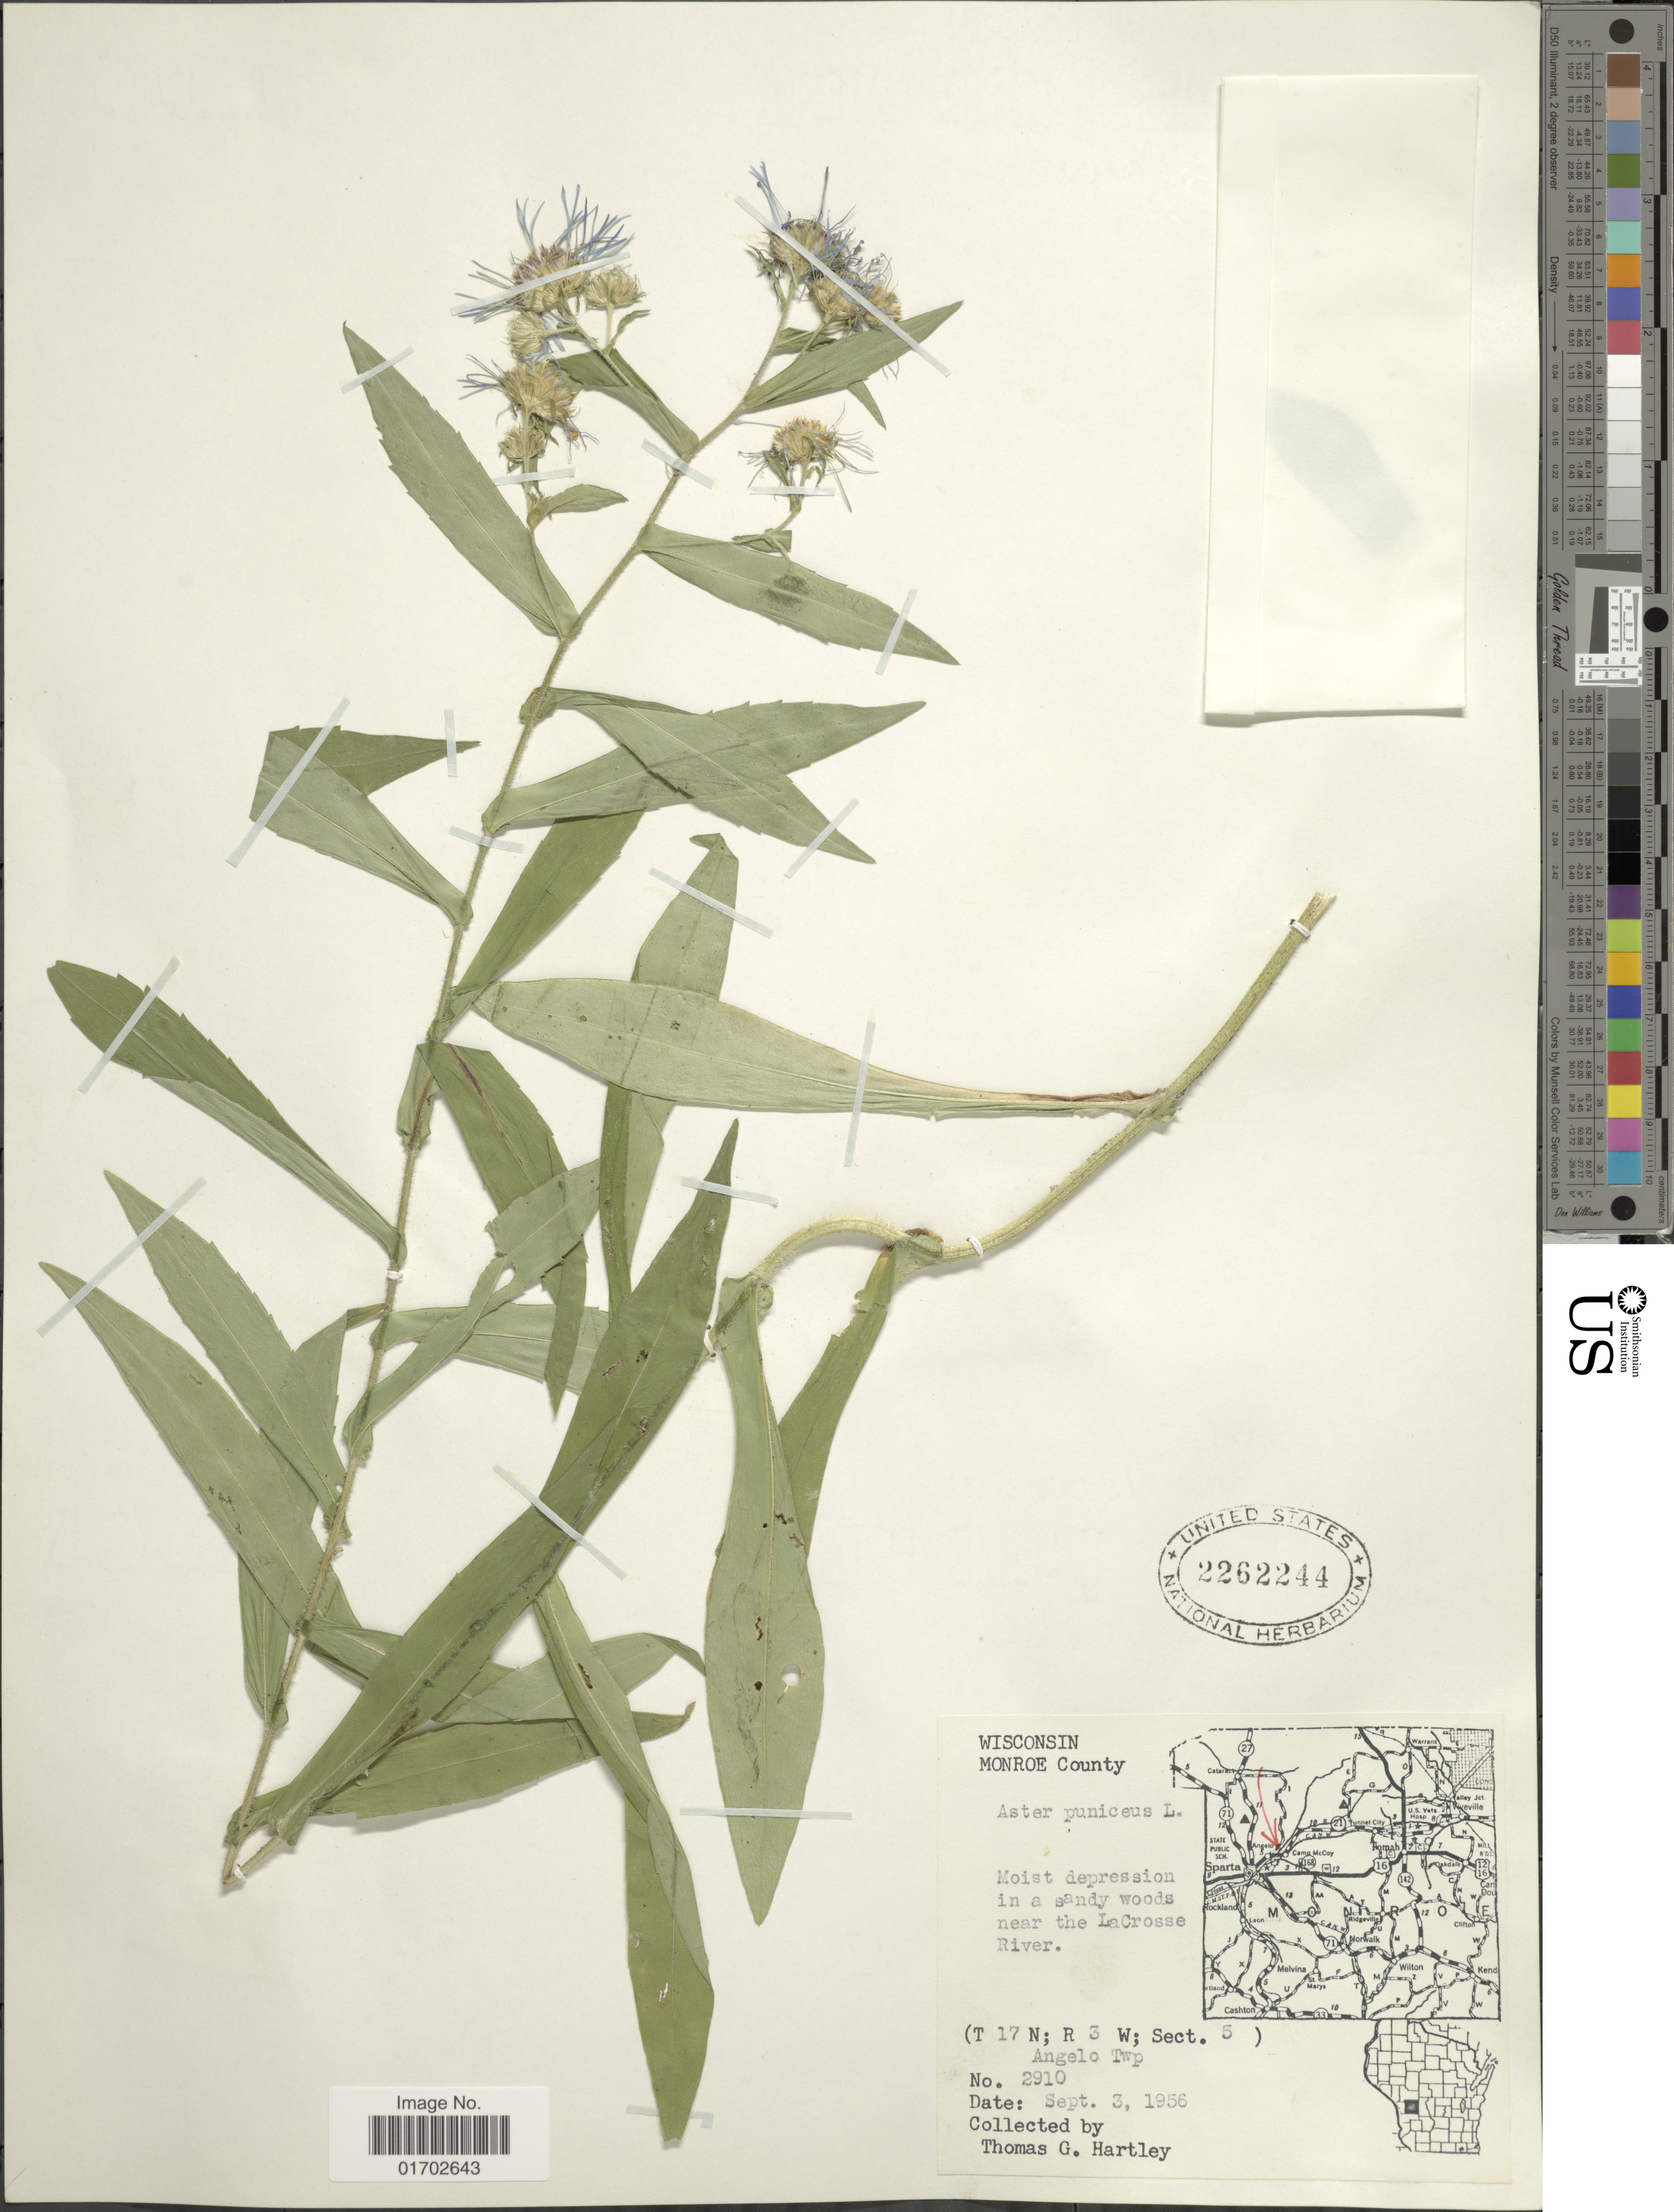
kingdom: Plantae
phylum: Tracheophyta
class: Magnoliopsida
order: Asterales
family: Asteraceae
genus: Symphyotrichum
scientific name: Symphyotrichum puniceum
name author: (L.) Á. Löve & D. Löve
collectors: T. G. Hartley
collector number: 2910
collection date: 1956-09-03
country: United States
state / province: Wisconsin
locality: Monrroe County, Moist depression in a sandy woods near the La Crosse River (T 17 N; R 3 W; Sect. 5) Angelo Twp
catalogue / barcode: US 2262244